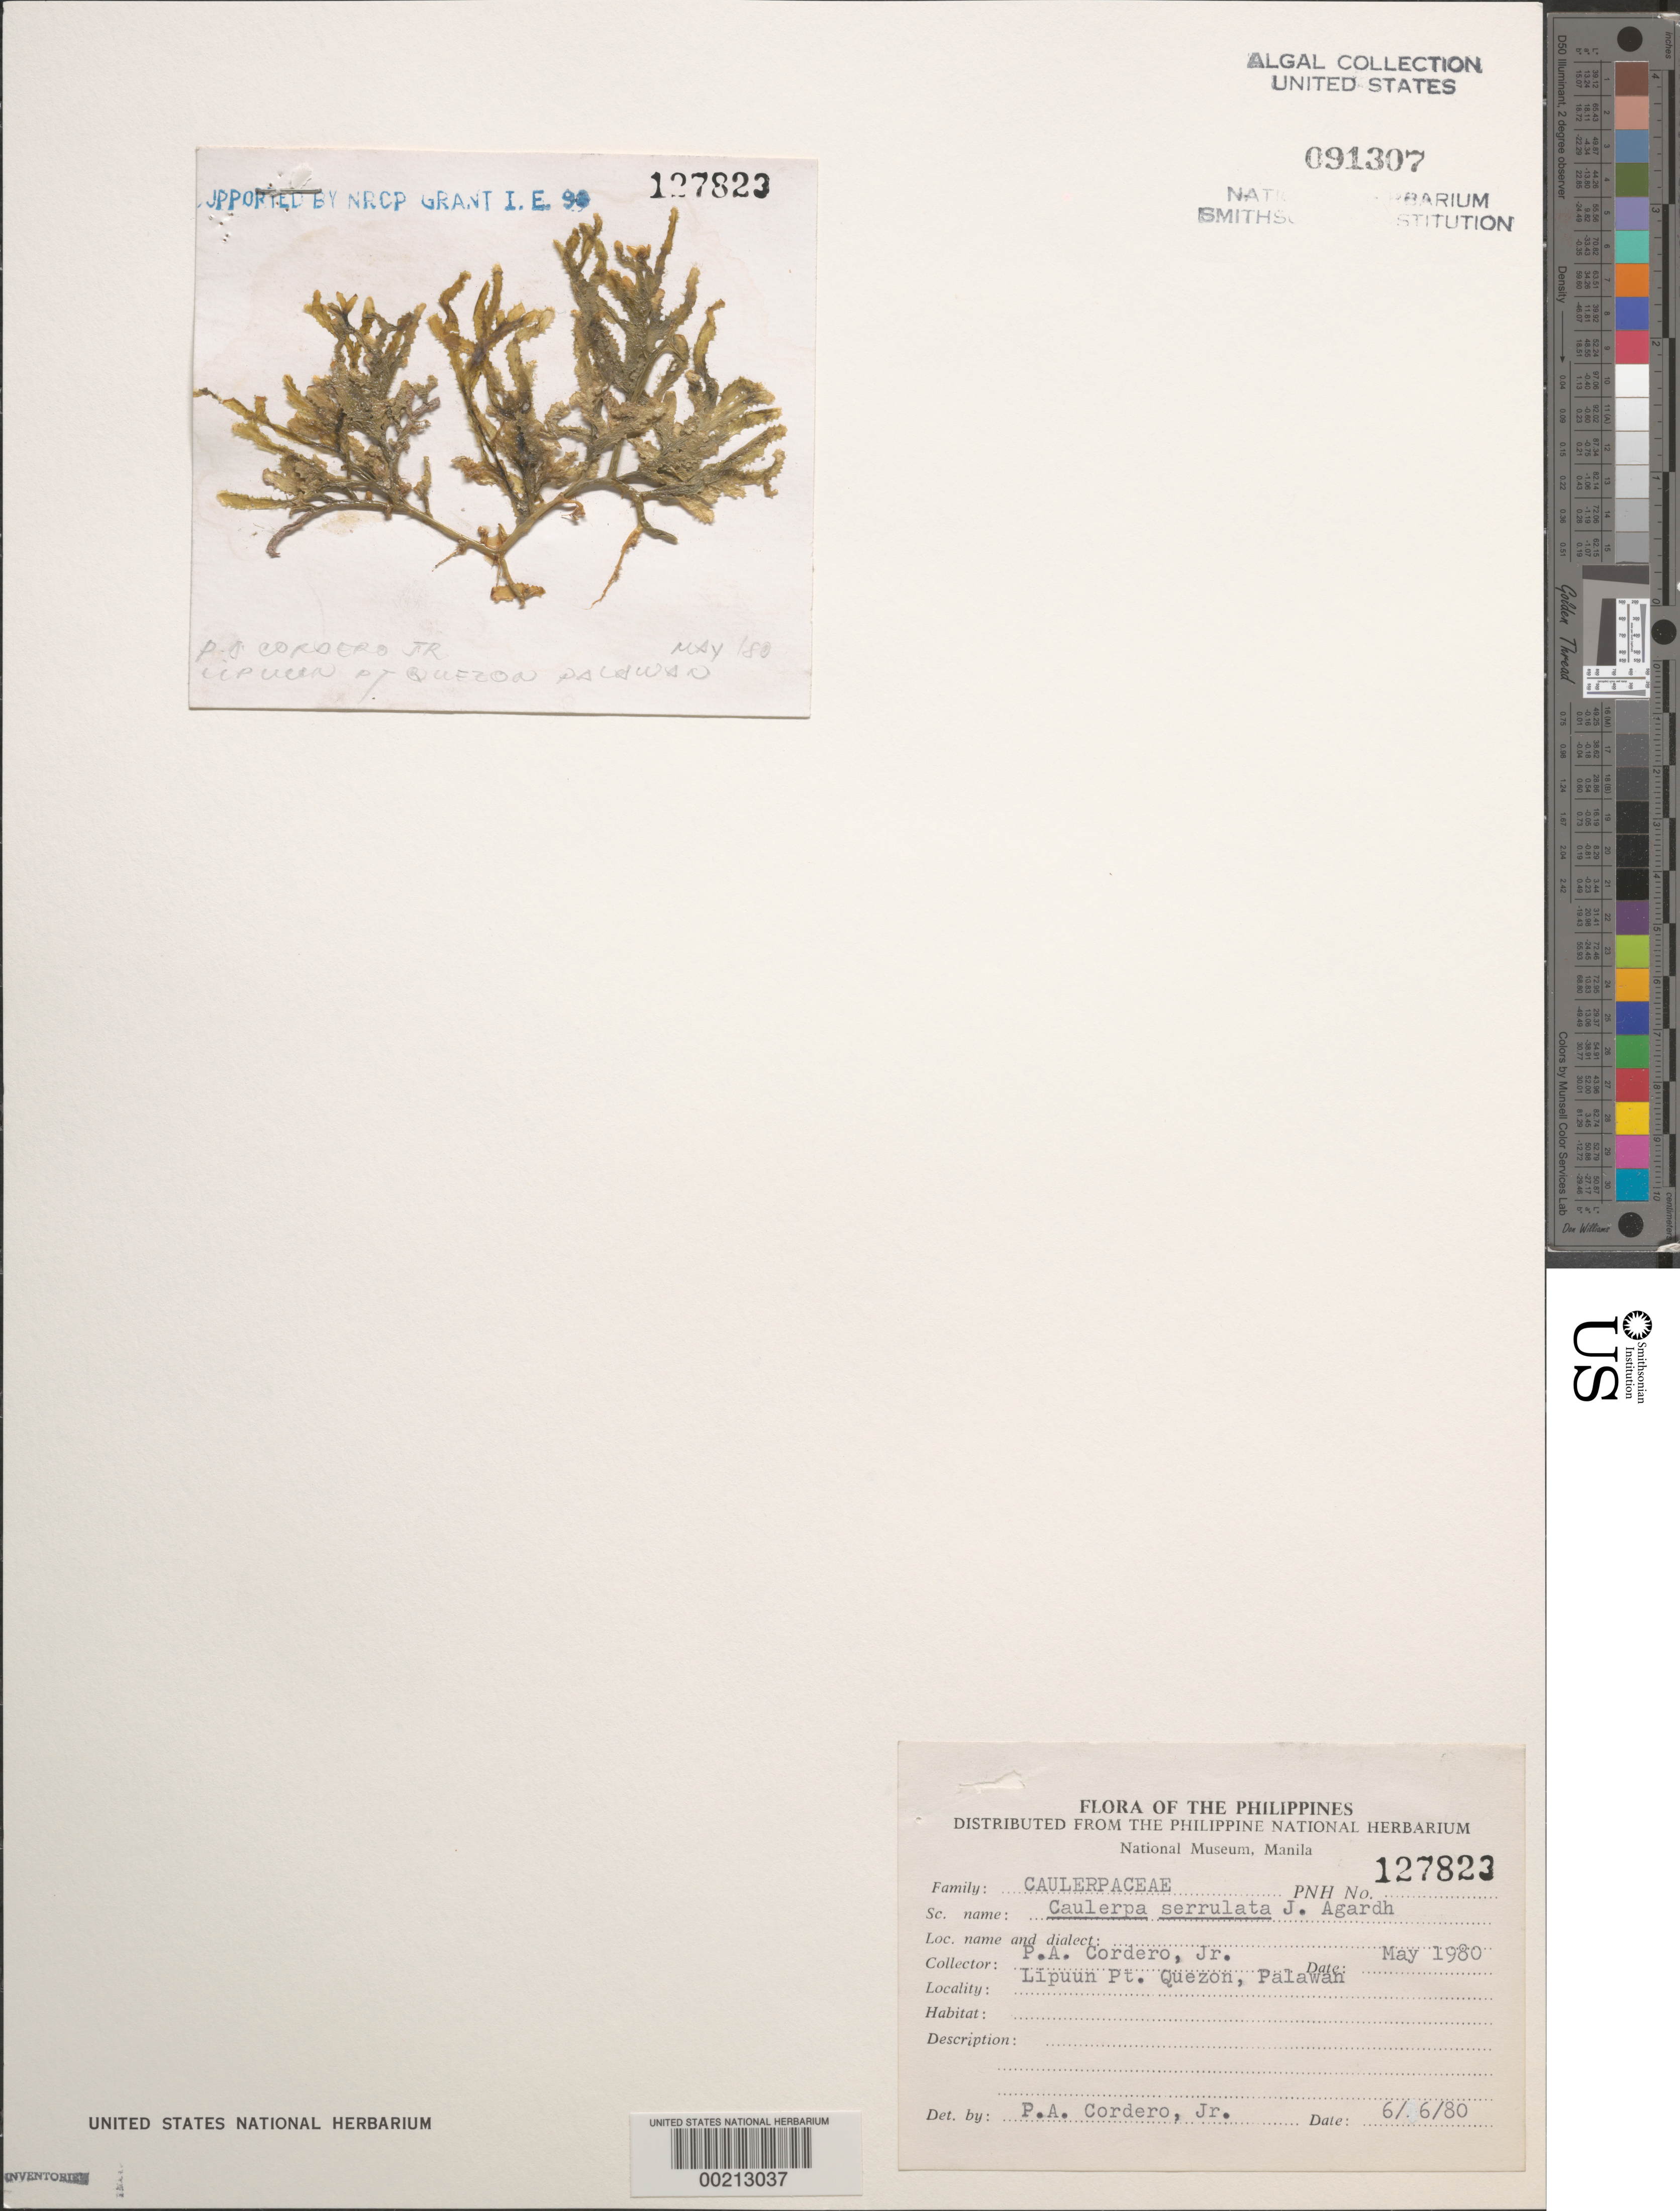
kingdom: Plantae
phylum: Chlorophyta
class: Ulvophyceae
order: Bryopsidales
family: Caulerpaceae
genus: Caulerpa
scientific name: Caulerpa serrulata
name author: (Forssk.) J. Agardh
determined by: Cordero, P. A., Jr.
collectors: P. A. Cordero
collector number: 127823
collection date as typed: May 1980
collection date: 1980-05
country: Philippines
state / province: Mimaropa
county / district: Palawan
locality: Lipuun point, quezon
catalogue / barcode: US 91307